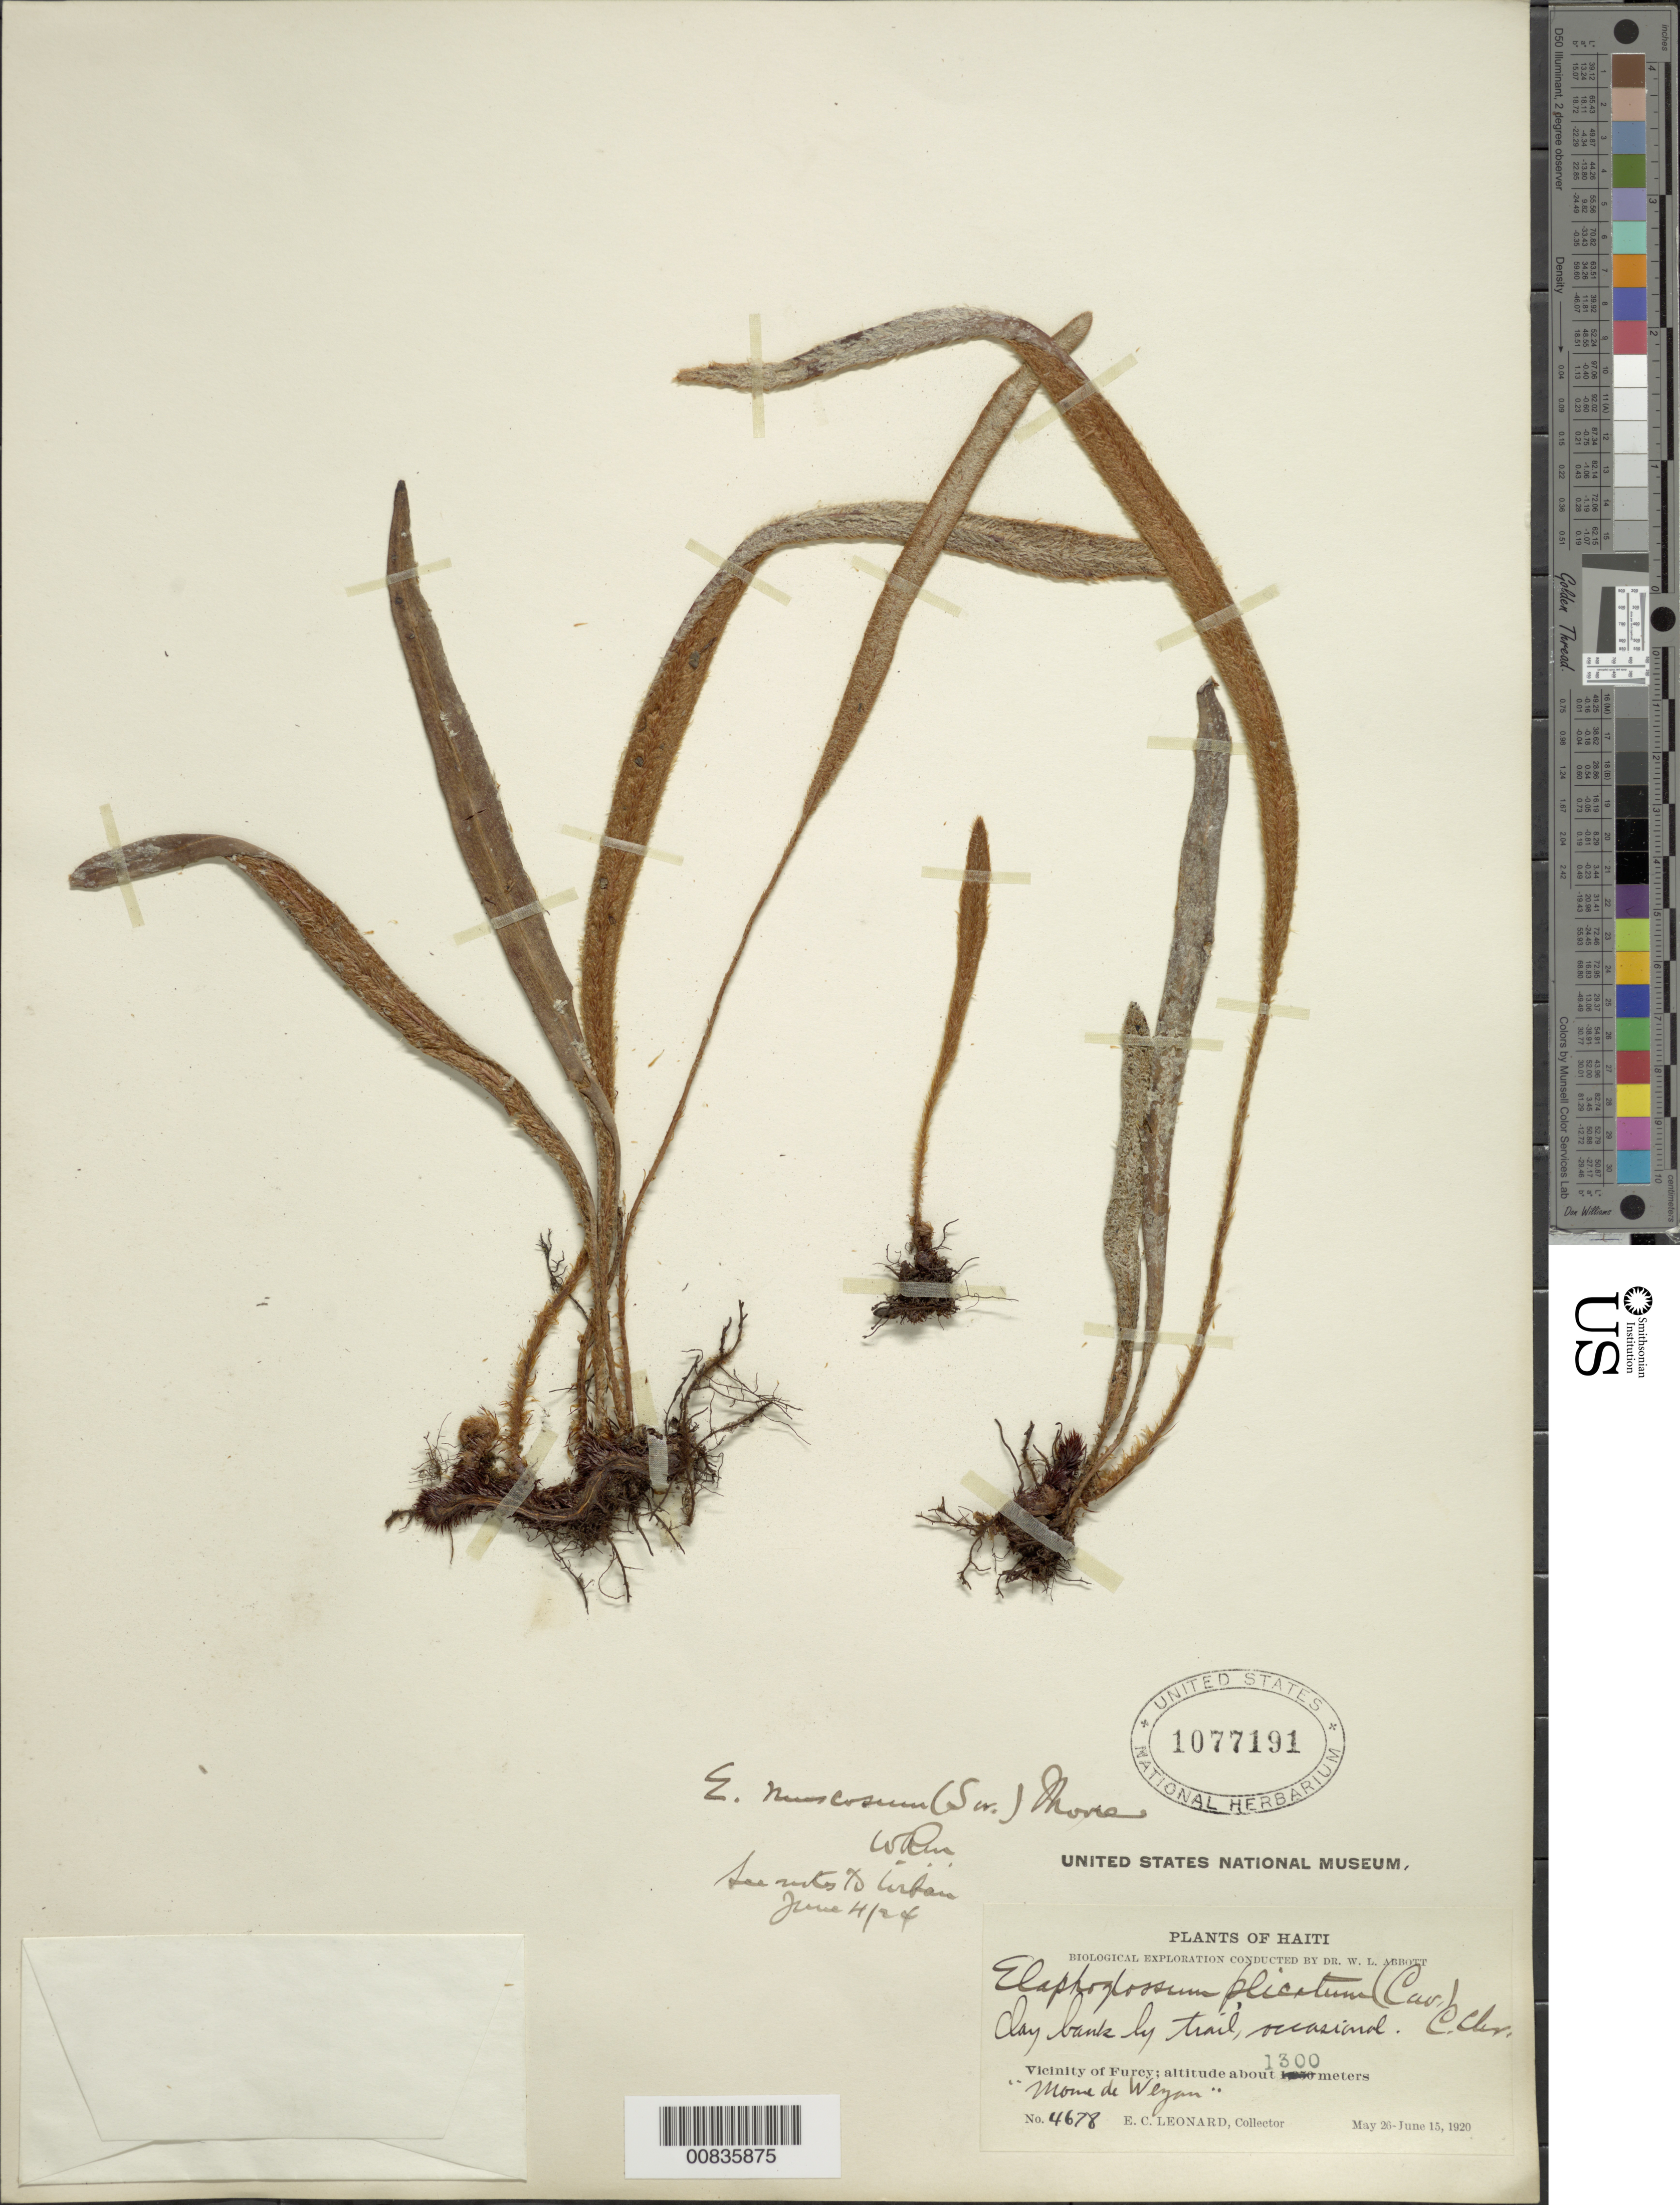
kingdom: Plantae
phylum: Tracheophyta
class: Polypodiopsida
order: Polypodiales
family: Dryopteridaceae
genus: Elaphoglossum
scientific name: Elaphoglossum eggersii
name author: (Baker) Christ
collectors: E. C. Leonard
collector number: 4678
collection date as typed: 26 May 1920 to 15 Jun 1920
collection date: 1920-05-26/1920-06-15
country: Haiti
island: Hispaniola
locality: Furcy vicinity, Morne de Weyan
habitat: Clay bank by trail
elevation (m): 1300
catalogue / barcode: US 1077191